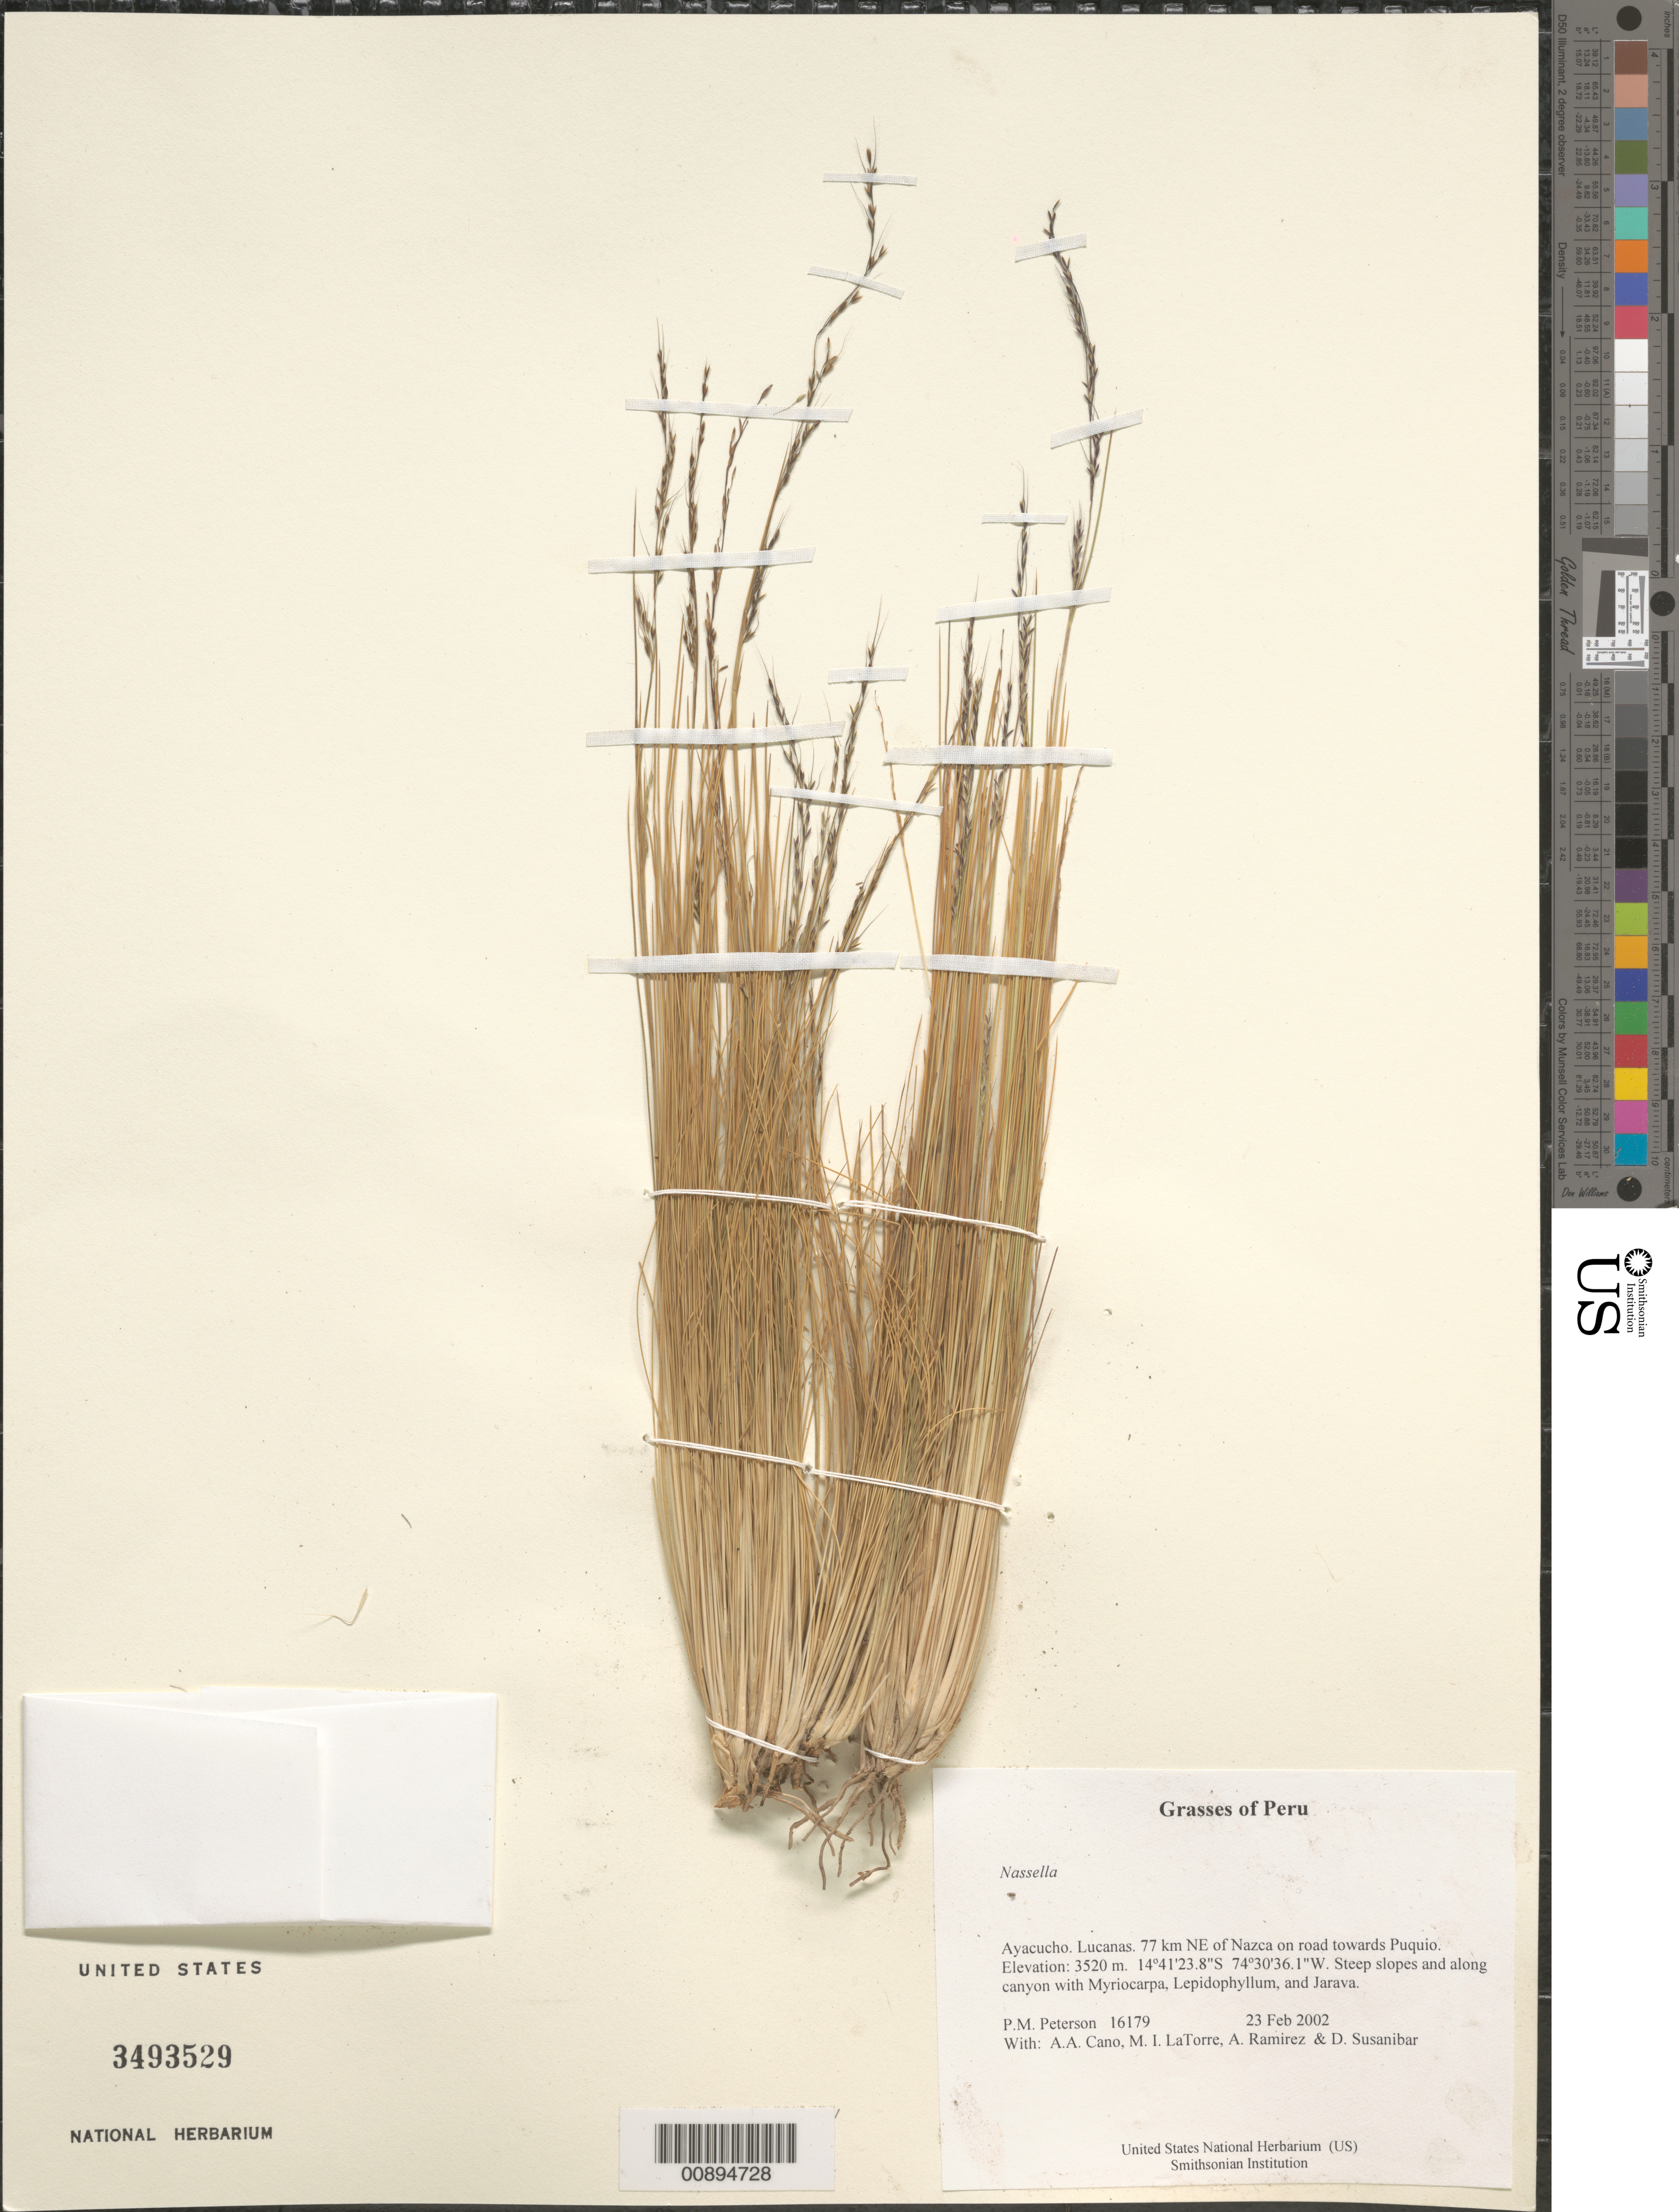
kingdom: Plantae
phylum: Tracheophyta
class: Liliopsida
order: Poales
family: Poaceae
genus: Anatherostipa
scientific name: Anatherostipa sp.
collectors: P. M. Peterson, A. Cano, M. I. La Torre, A. Ramírez & D. Susanibar Cruz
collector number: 16179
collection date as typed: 23 Feb 2002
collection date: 2002-02-23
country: Peru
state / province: Ayacucho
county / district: Lucanas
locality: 77 km NE of Nazca on road towards Puquio.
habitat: Steep slopes and along canyon with Myriocarpa, Lepidophyllum, and Jarava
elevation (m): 3520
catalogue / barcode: US 3493529